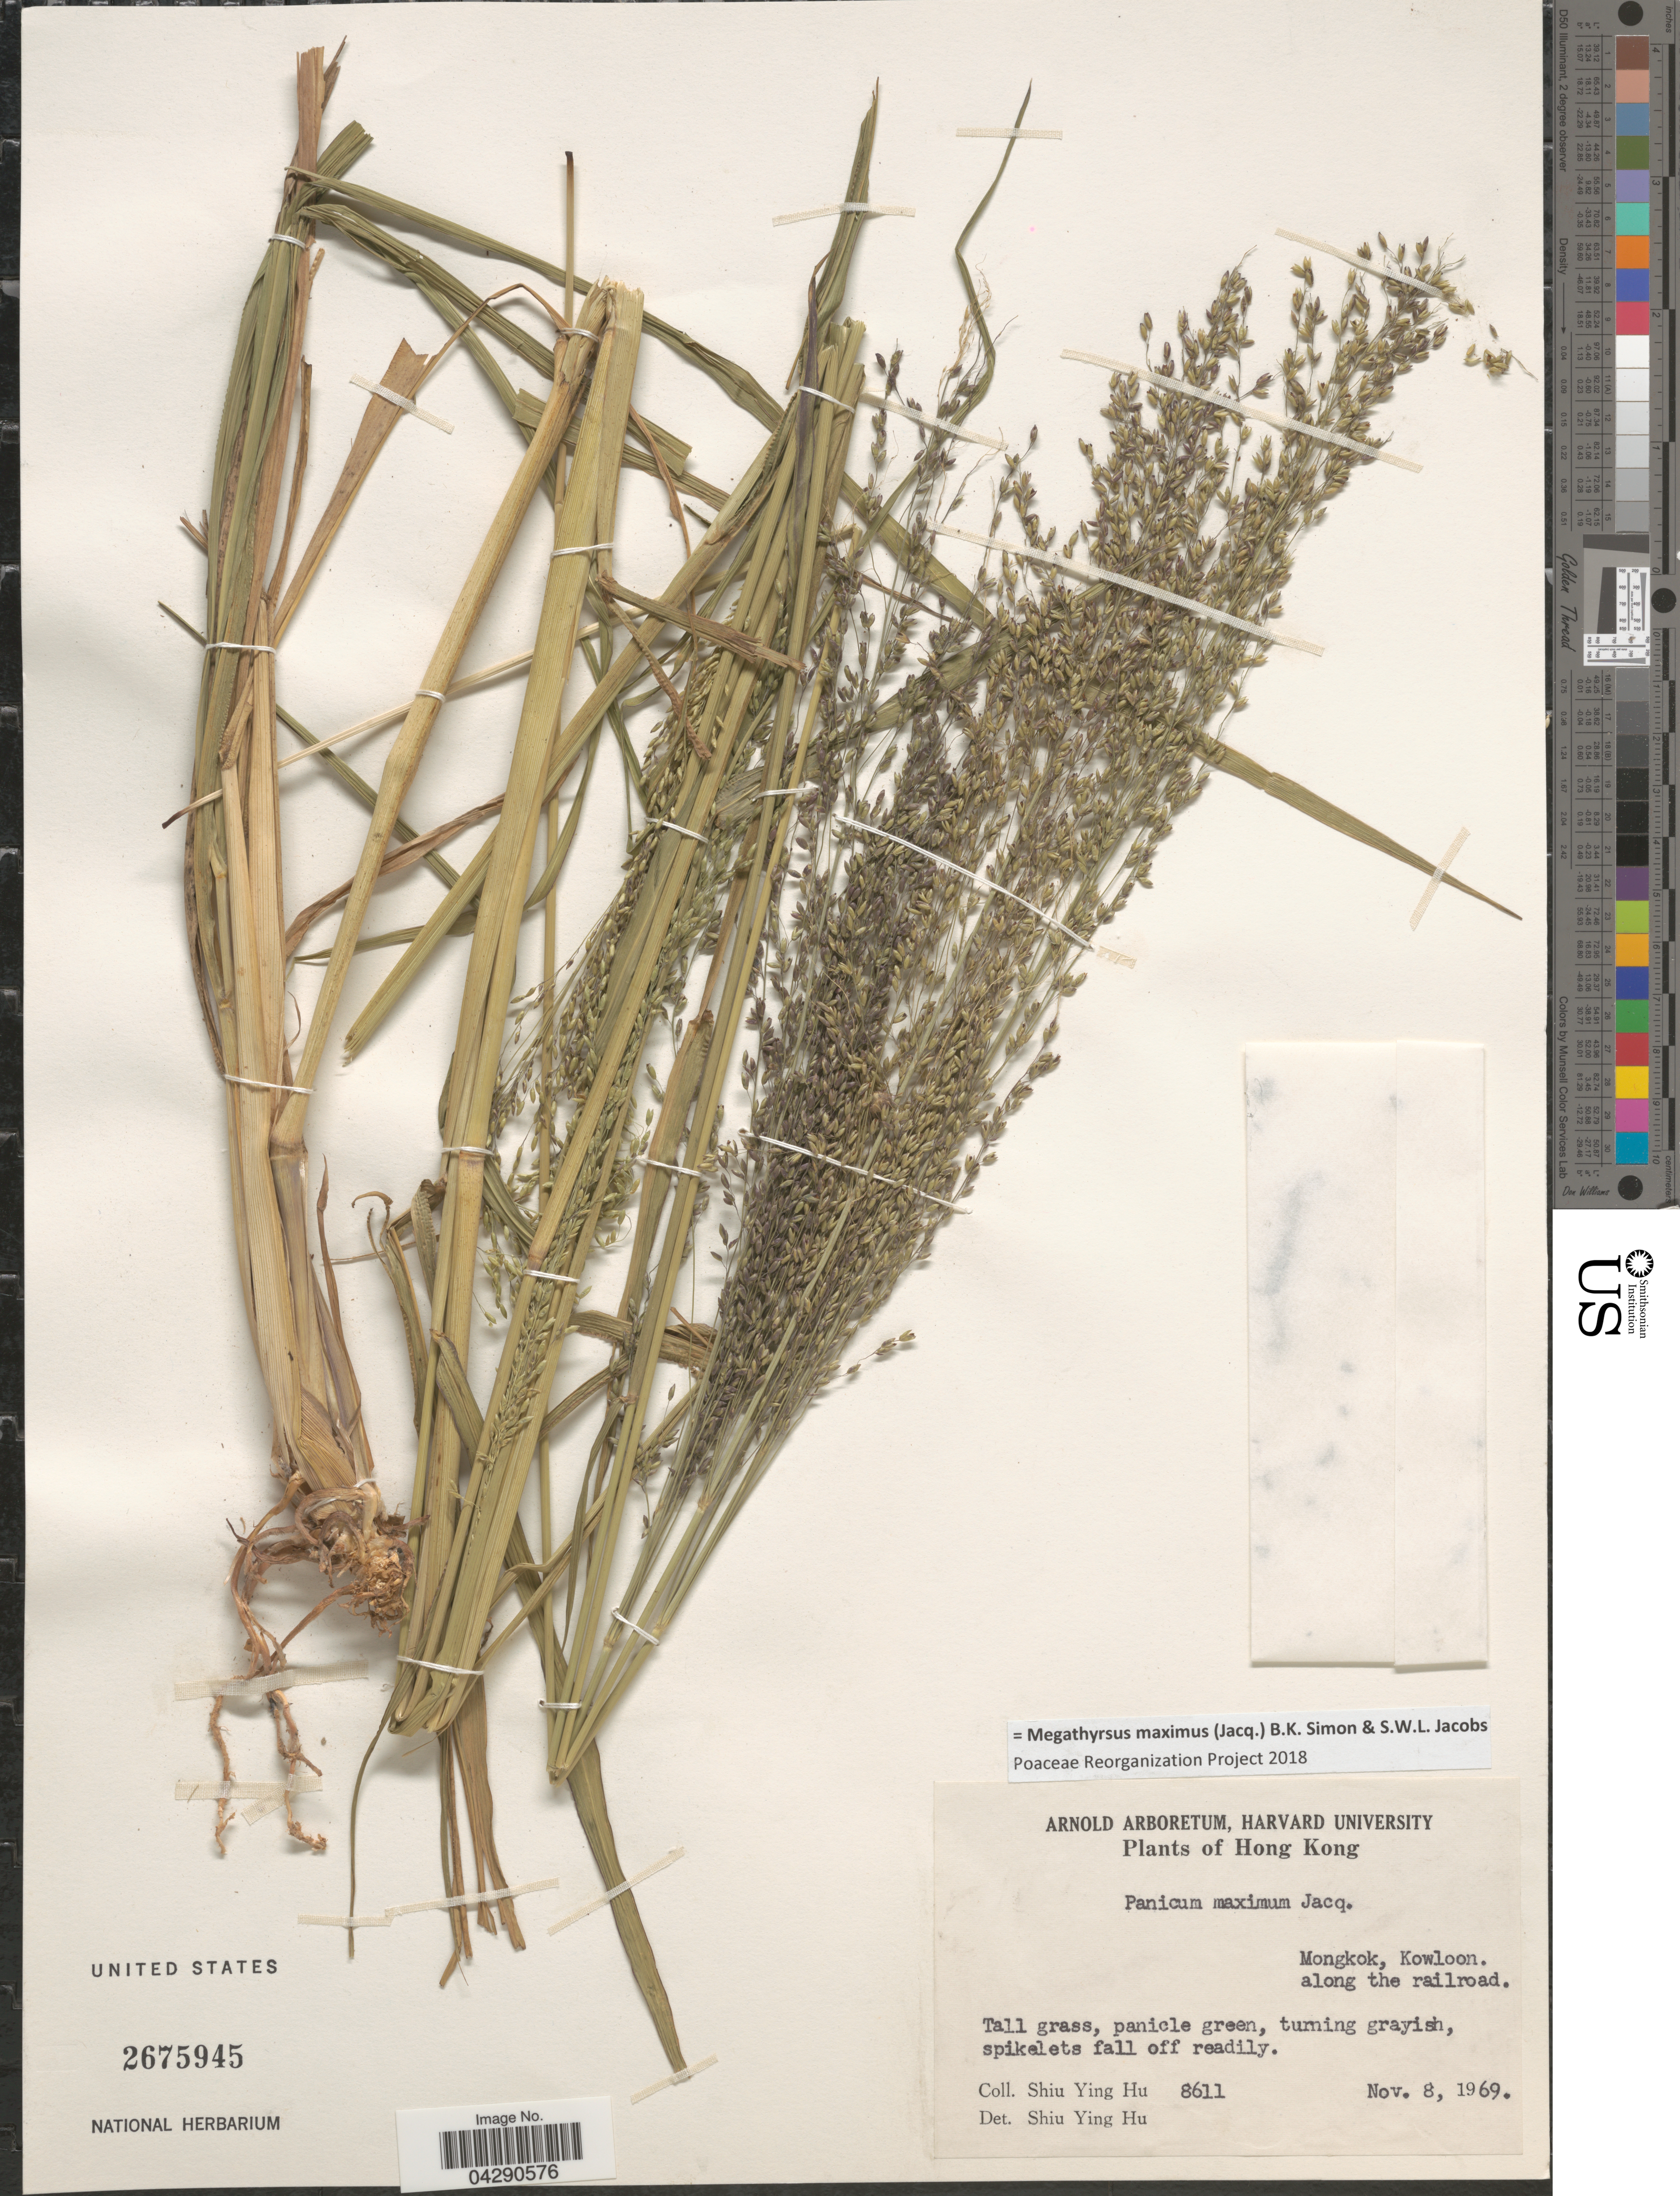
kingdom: Plantae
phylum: Tracheophyta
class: Liliopsida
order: Poales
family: Poaceae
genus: Megathyrsus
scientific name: Megathyrsus maximus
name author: (Jacq.) B.K. Simon & S.W.L. Jacobs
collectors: S. Y. Hu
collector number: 8611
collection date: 1969-11-08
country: China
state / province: Hong Kong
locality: Mongkok, Kowloon. along the railroad.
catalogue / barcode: US 2675945